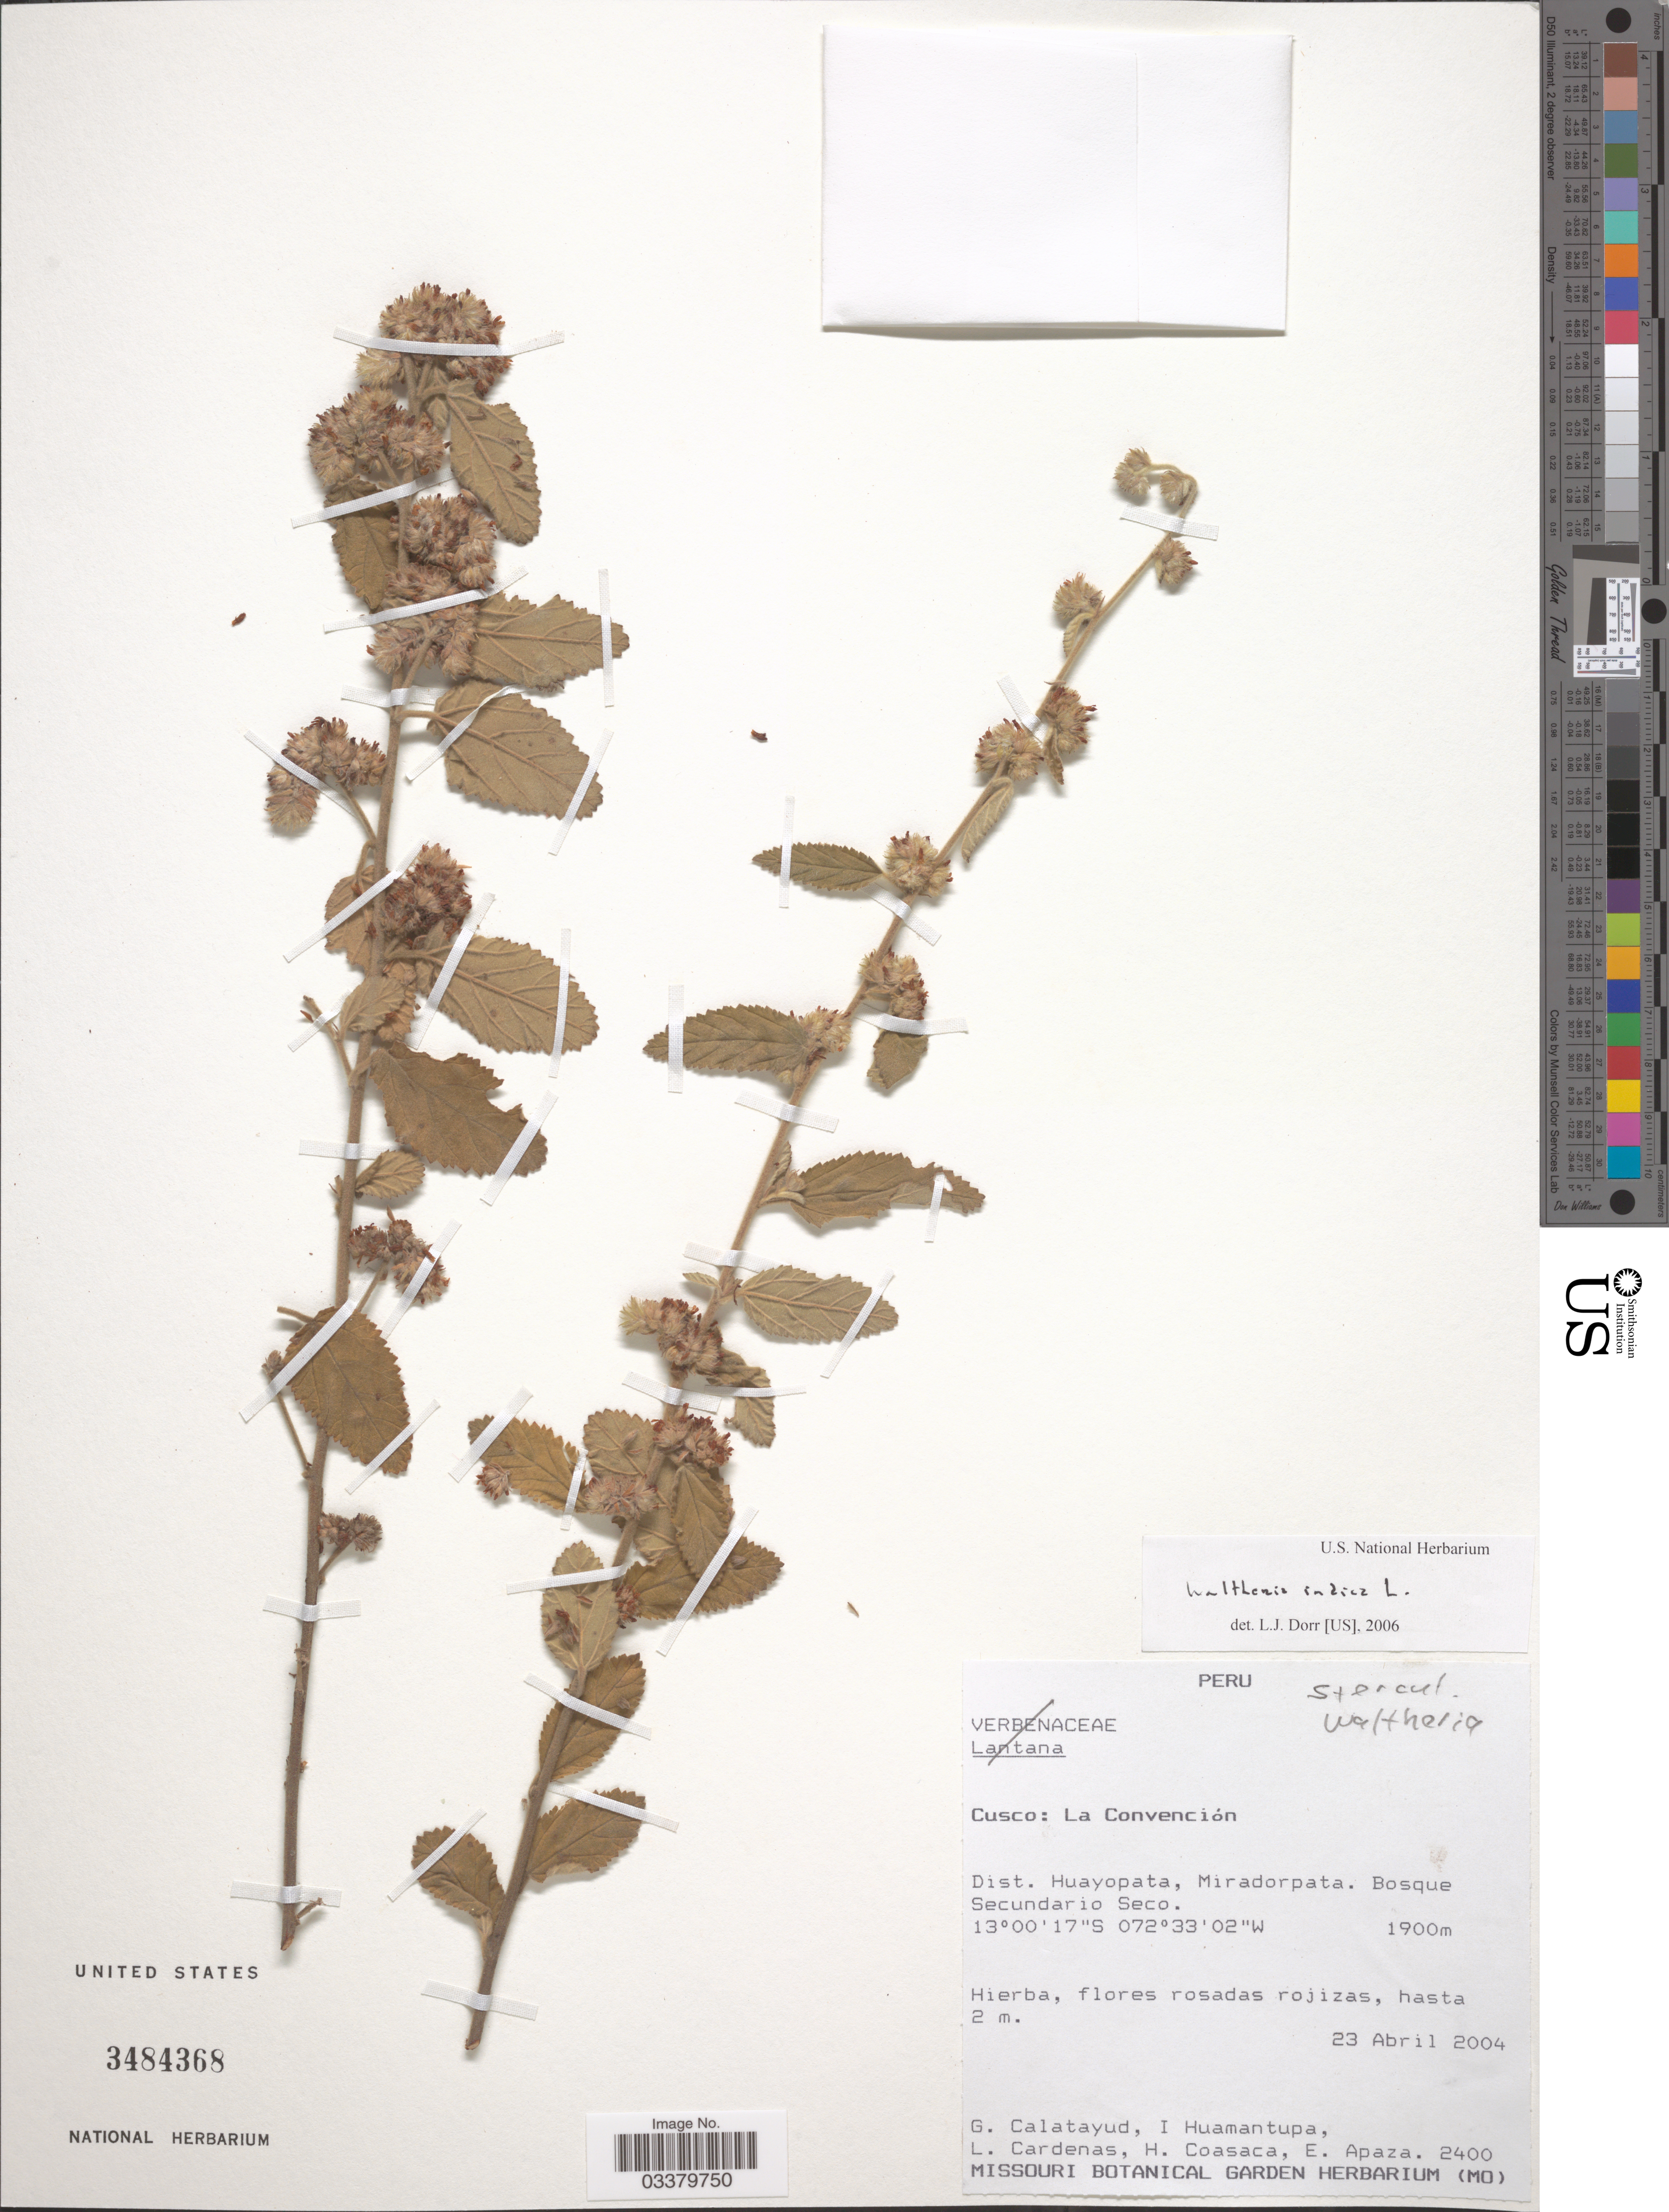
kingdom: Plantae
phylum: Tracheophyta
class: Magnoliopsida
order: Malvales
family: Malvaceae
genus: Waltheria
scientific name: Waltheria indica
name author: L.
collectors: G. Calatayud, I. Huamantupa, L. Cárdenas, H. Coasaca & E. Apaza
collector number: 2400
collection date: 2004-04-23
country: Peru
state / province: Cusco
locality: La Convención. Dist. Huayopata, Miradorpata.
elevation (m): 1900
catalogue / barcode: US 3484368